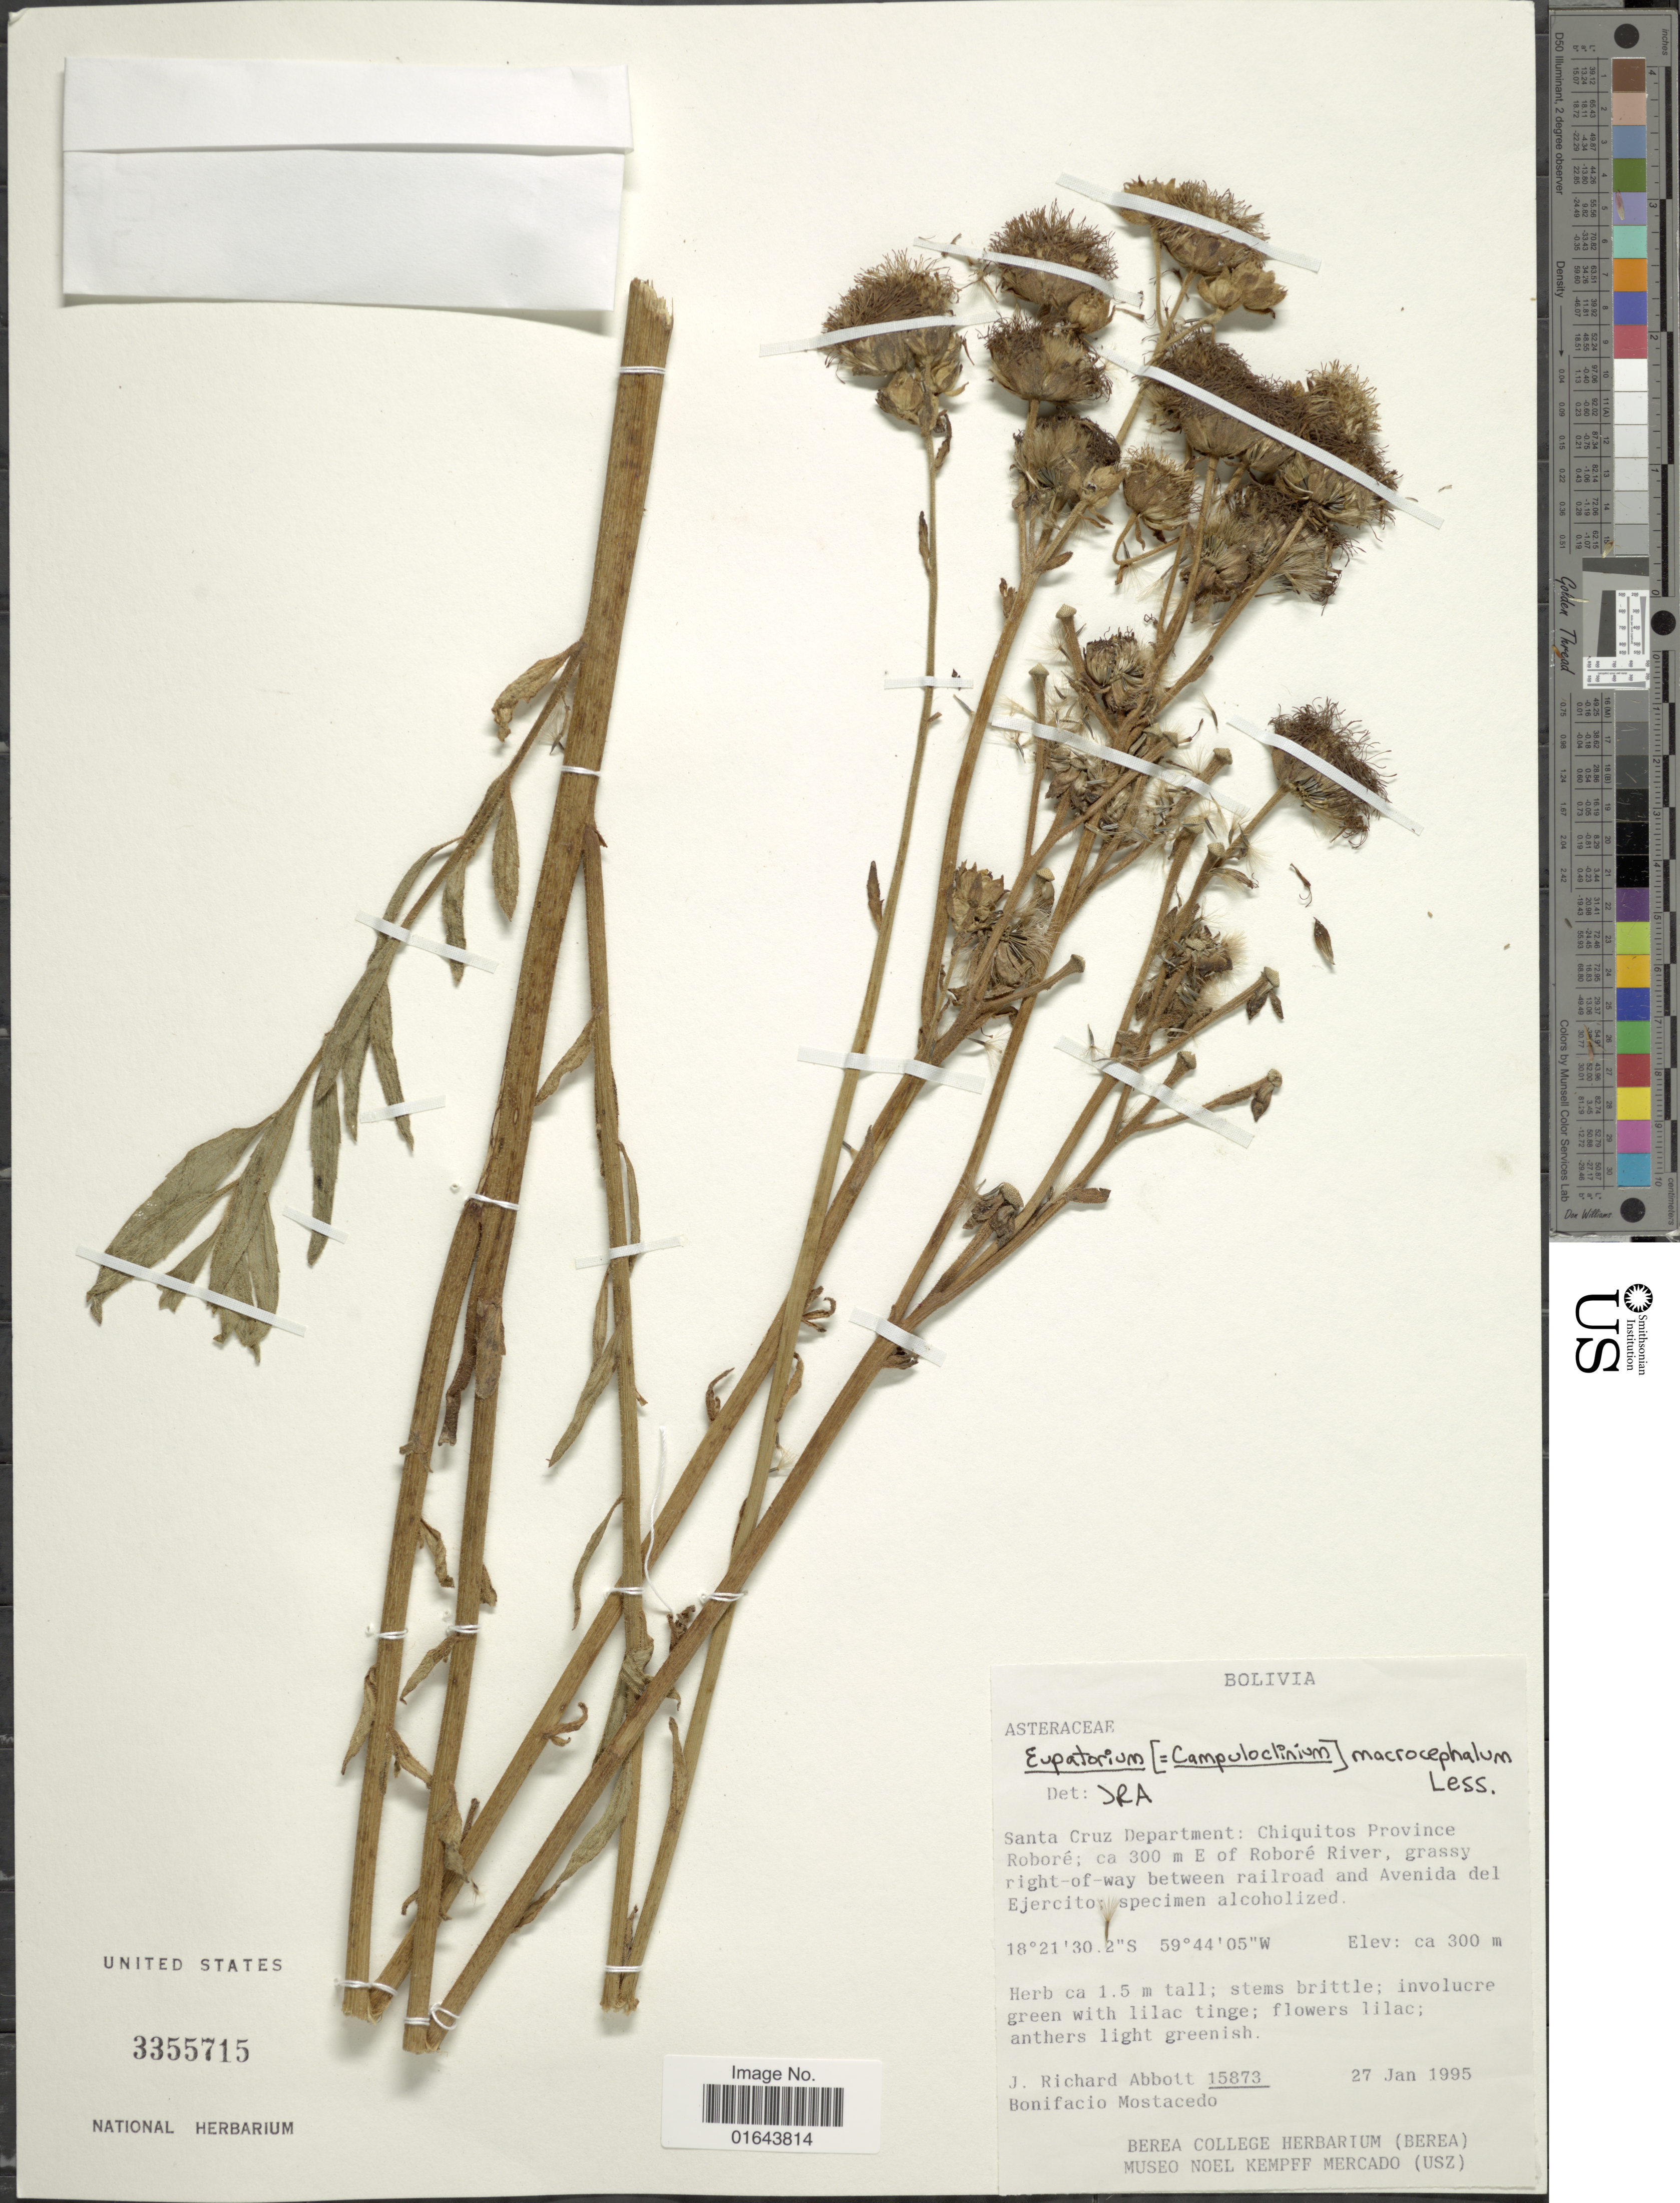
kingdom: Plantae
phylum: Tracheophyta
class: Magnoliopsida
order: Asterales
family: Asteraceae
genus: Campuloclinium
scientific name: Campuloclinium macrocephalum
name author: (Less.) DC.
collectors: J. R. Abbott & B. Mostacedo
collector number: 15873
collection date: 1995-01-27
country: Bolivia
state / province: Santa Cruz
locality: Santa Cruz Department: Chiquitos Province Roboré; ca 300 m E of Roboré River, grassy right-of-way between railroad and Avenida del Ejercito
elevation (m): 300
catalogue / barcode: US 3355715